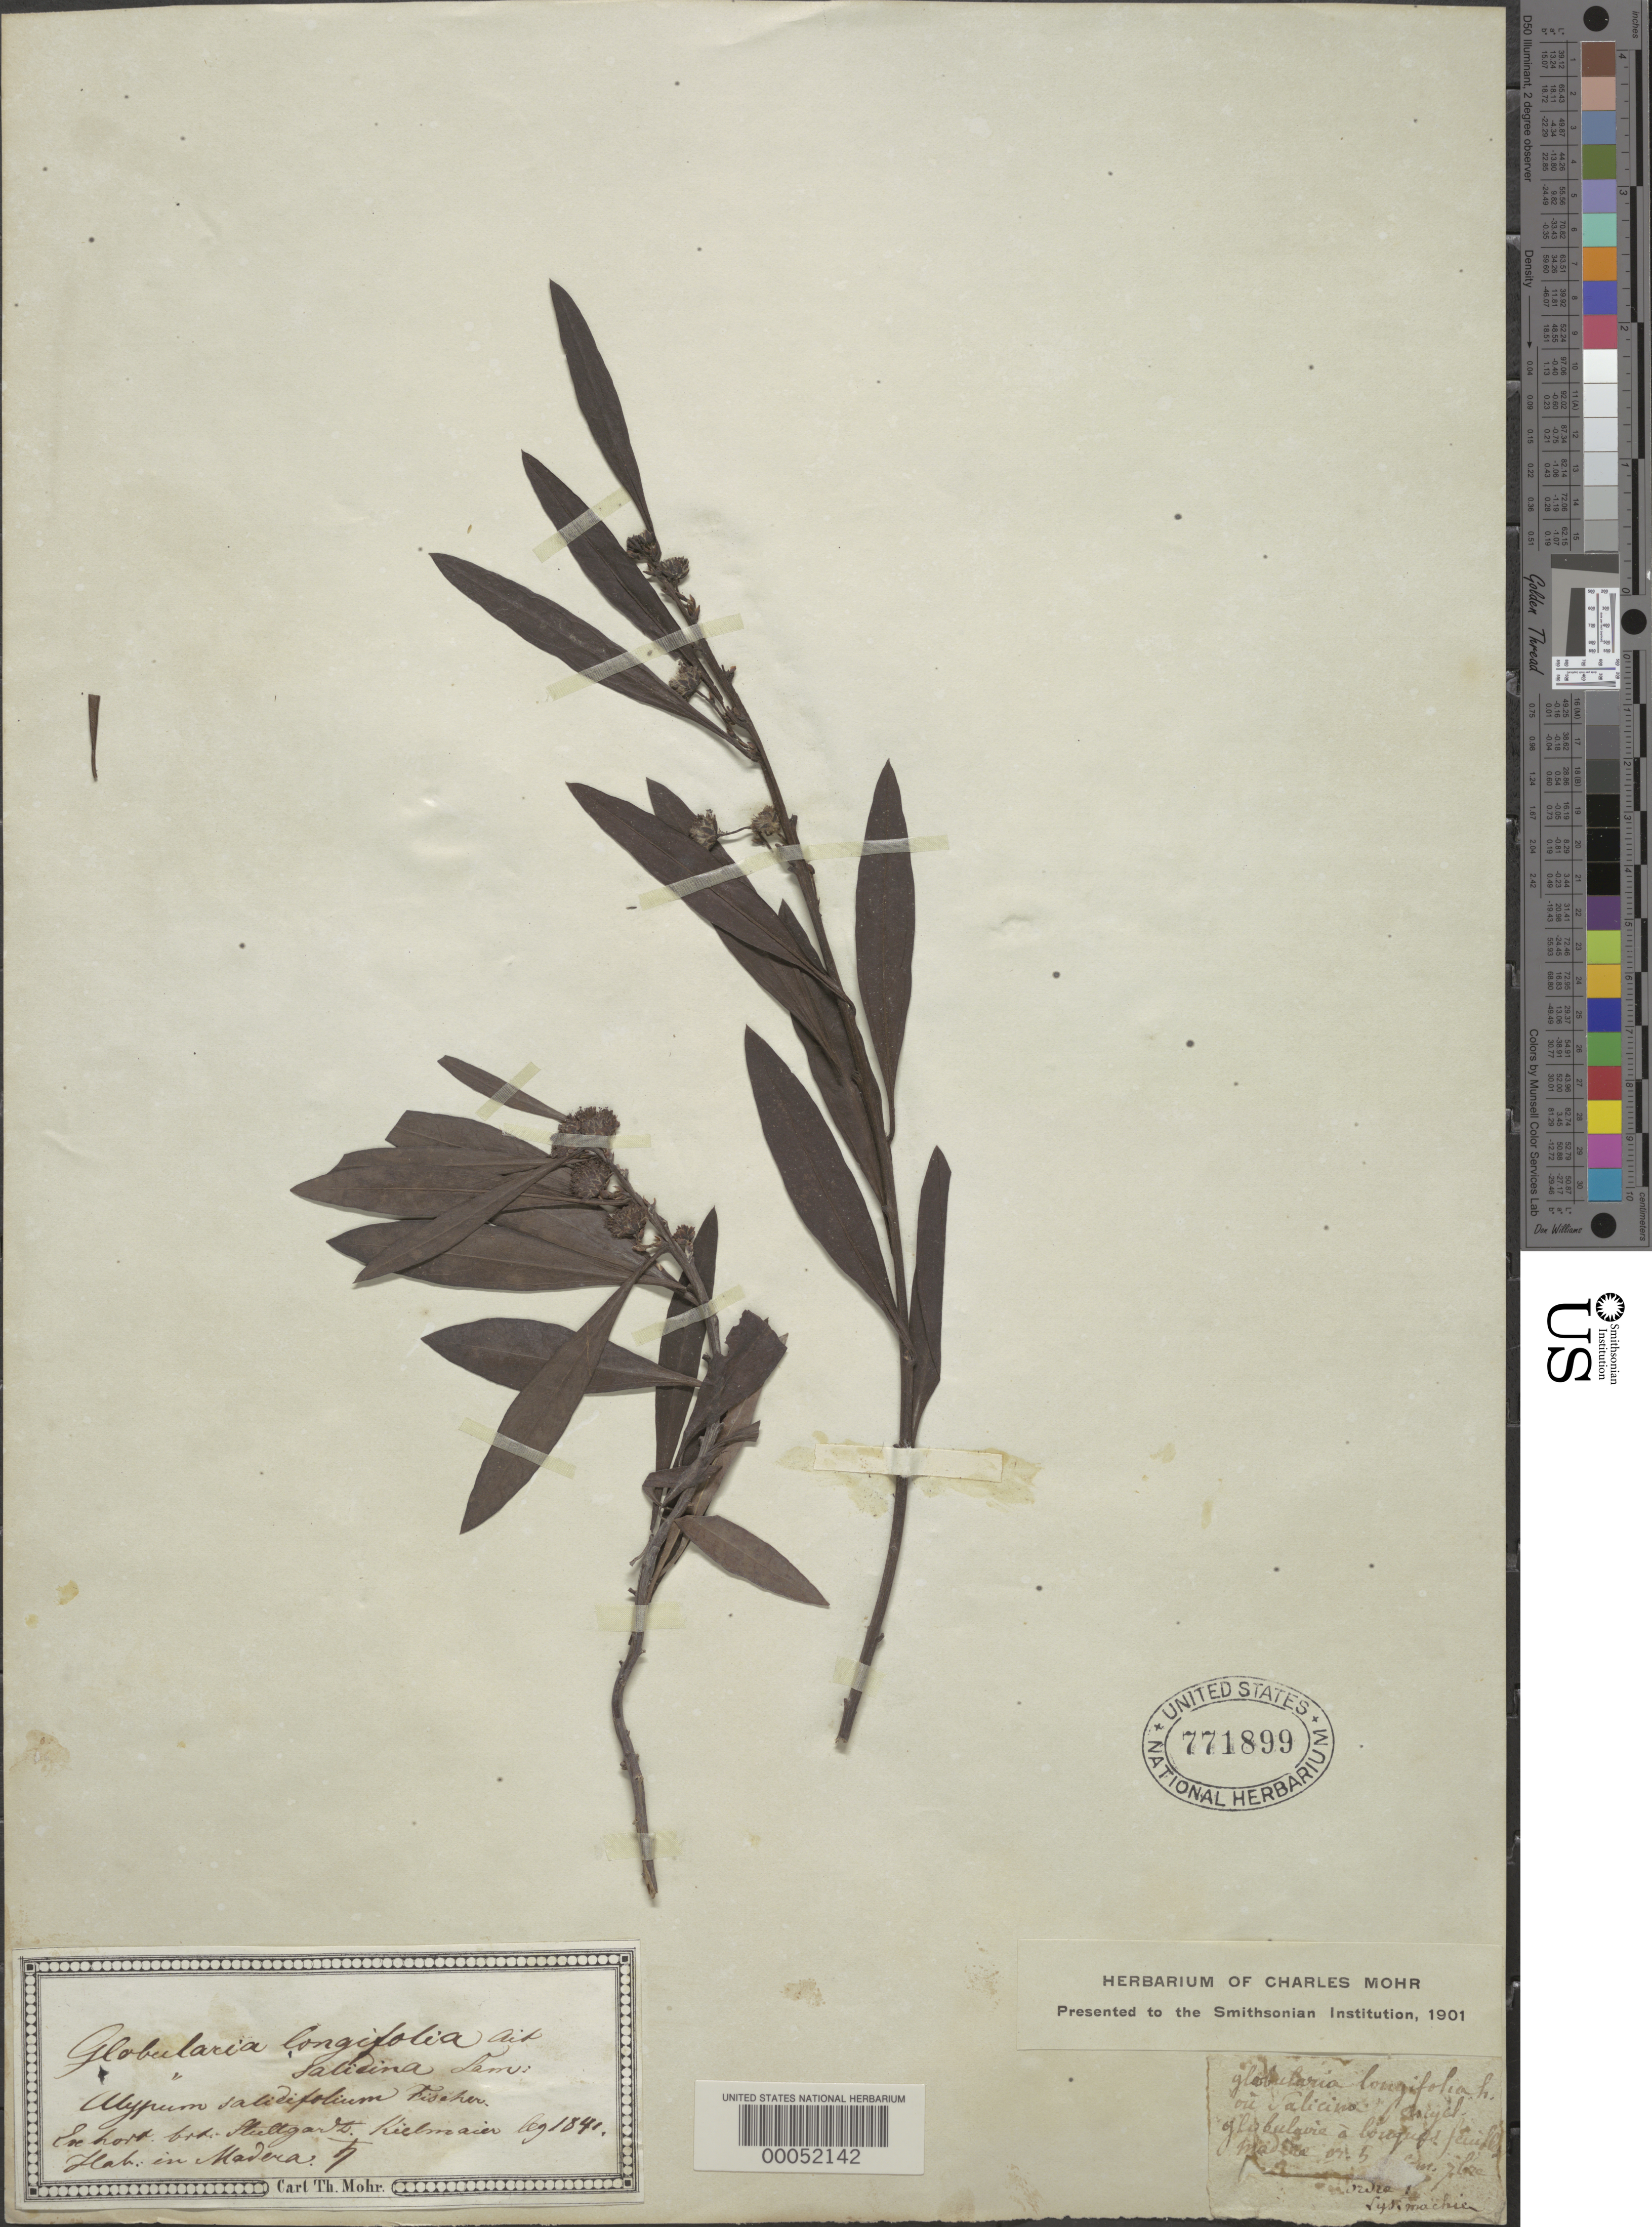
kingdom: Plantae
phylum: Tracheophyta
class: Magnoliopsida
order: Lamiales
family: Plantaginaceae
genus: Globularia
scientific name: Globularia longifolia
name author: Aiton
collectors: Kielmaier, --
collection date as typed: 1841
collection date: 1841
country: Portugal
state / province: Madeira (Aut. Reg.)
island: Madeira Is.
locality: Funchal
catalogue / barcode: US 771899